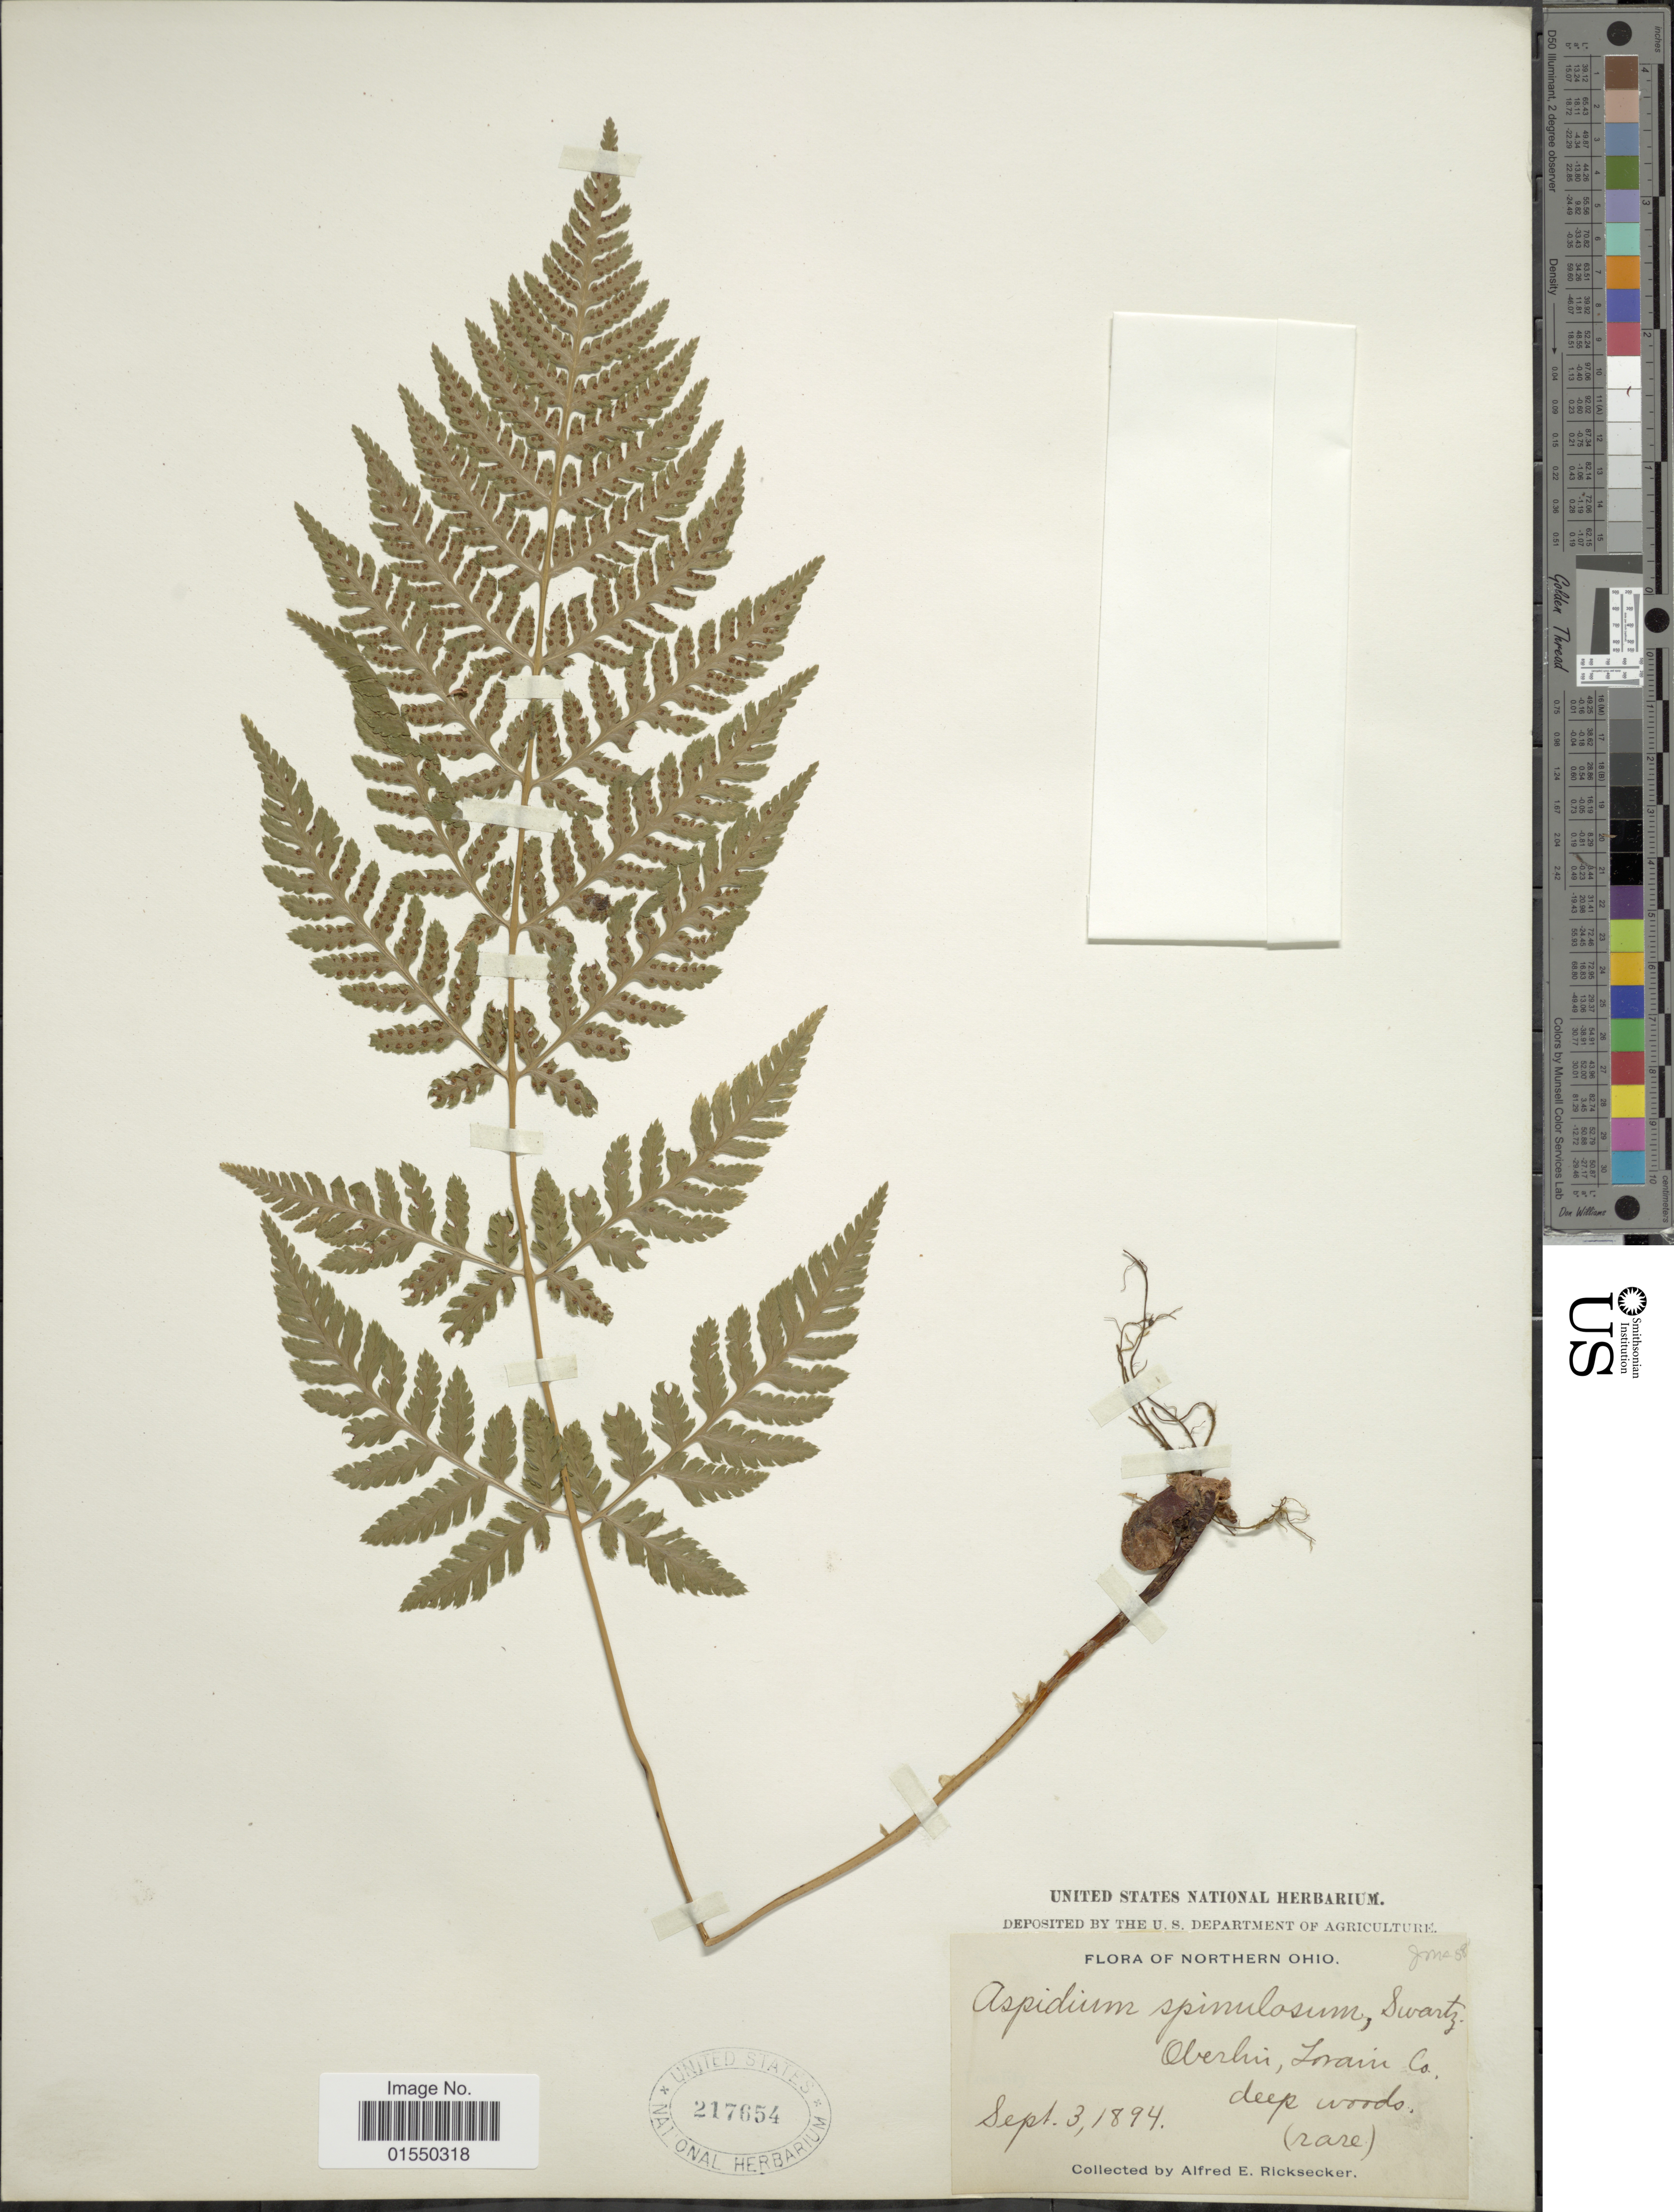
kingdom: Plantae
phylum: Tracheophyta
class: Polypodiopsida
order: Polypodiales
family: Dryopteridaceae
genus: Dryopteris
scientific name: Dryopteris carthusiana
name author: (Villars) H.P. Fuchs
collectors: A. E. Ricksecker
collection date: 1894-09-03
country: United States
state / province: Ohio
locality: Northern Ohio, Oberlin, Lorain Co.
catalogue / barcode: US 217654